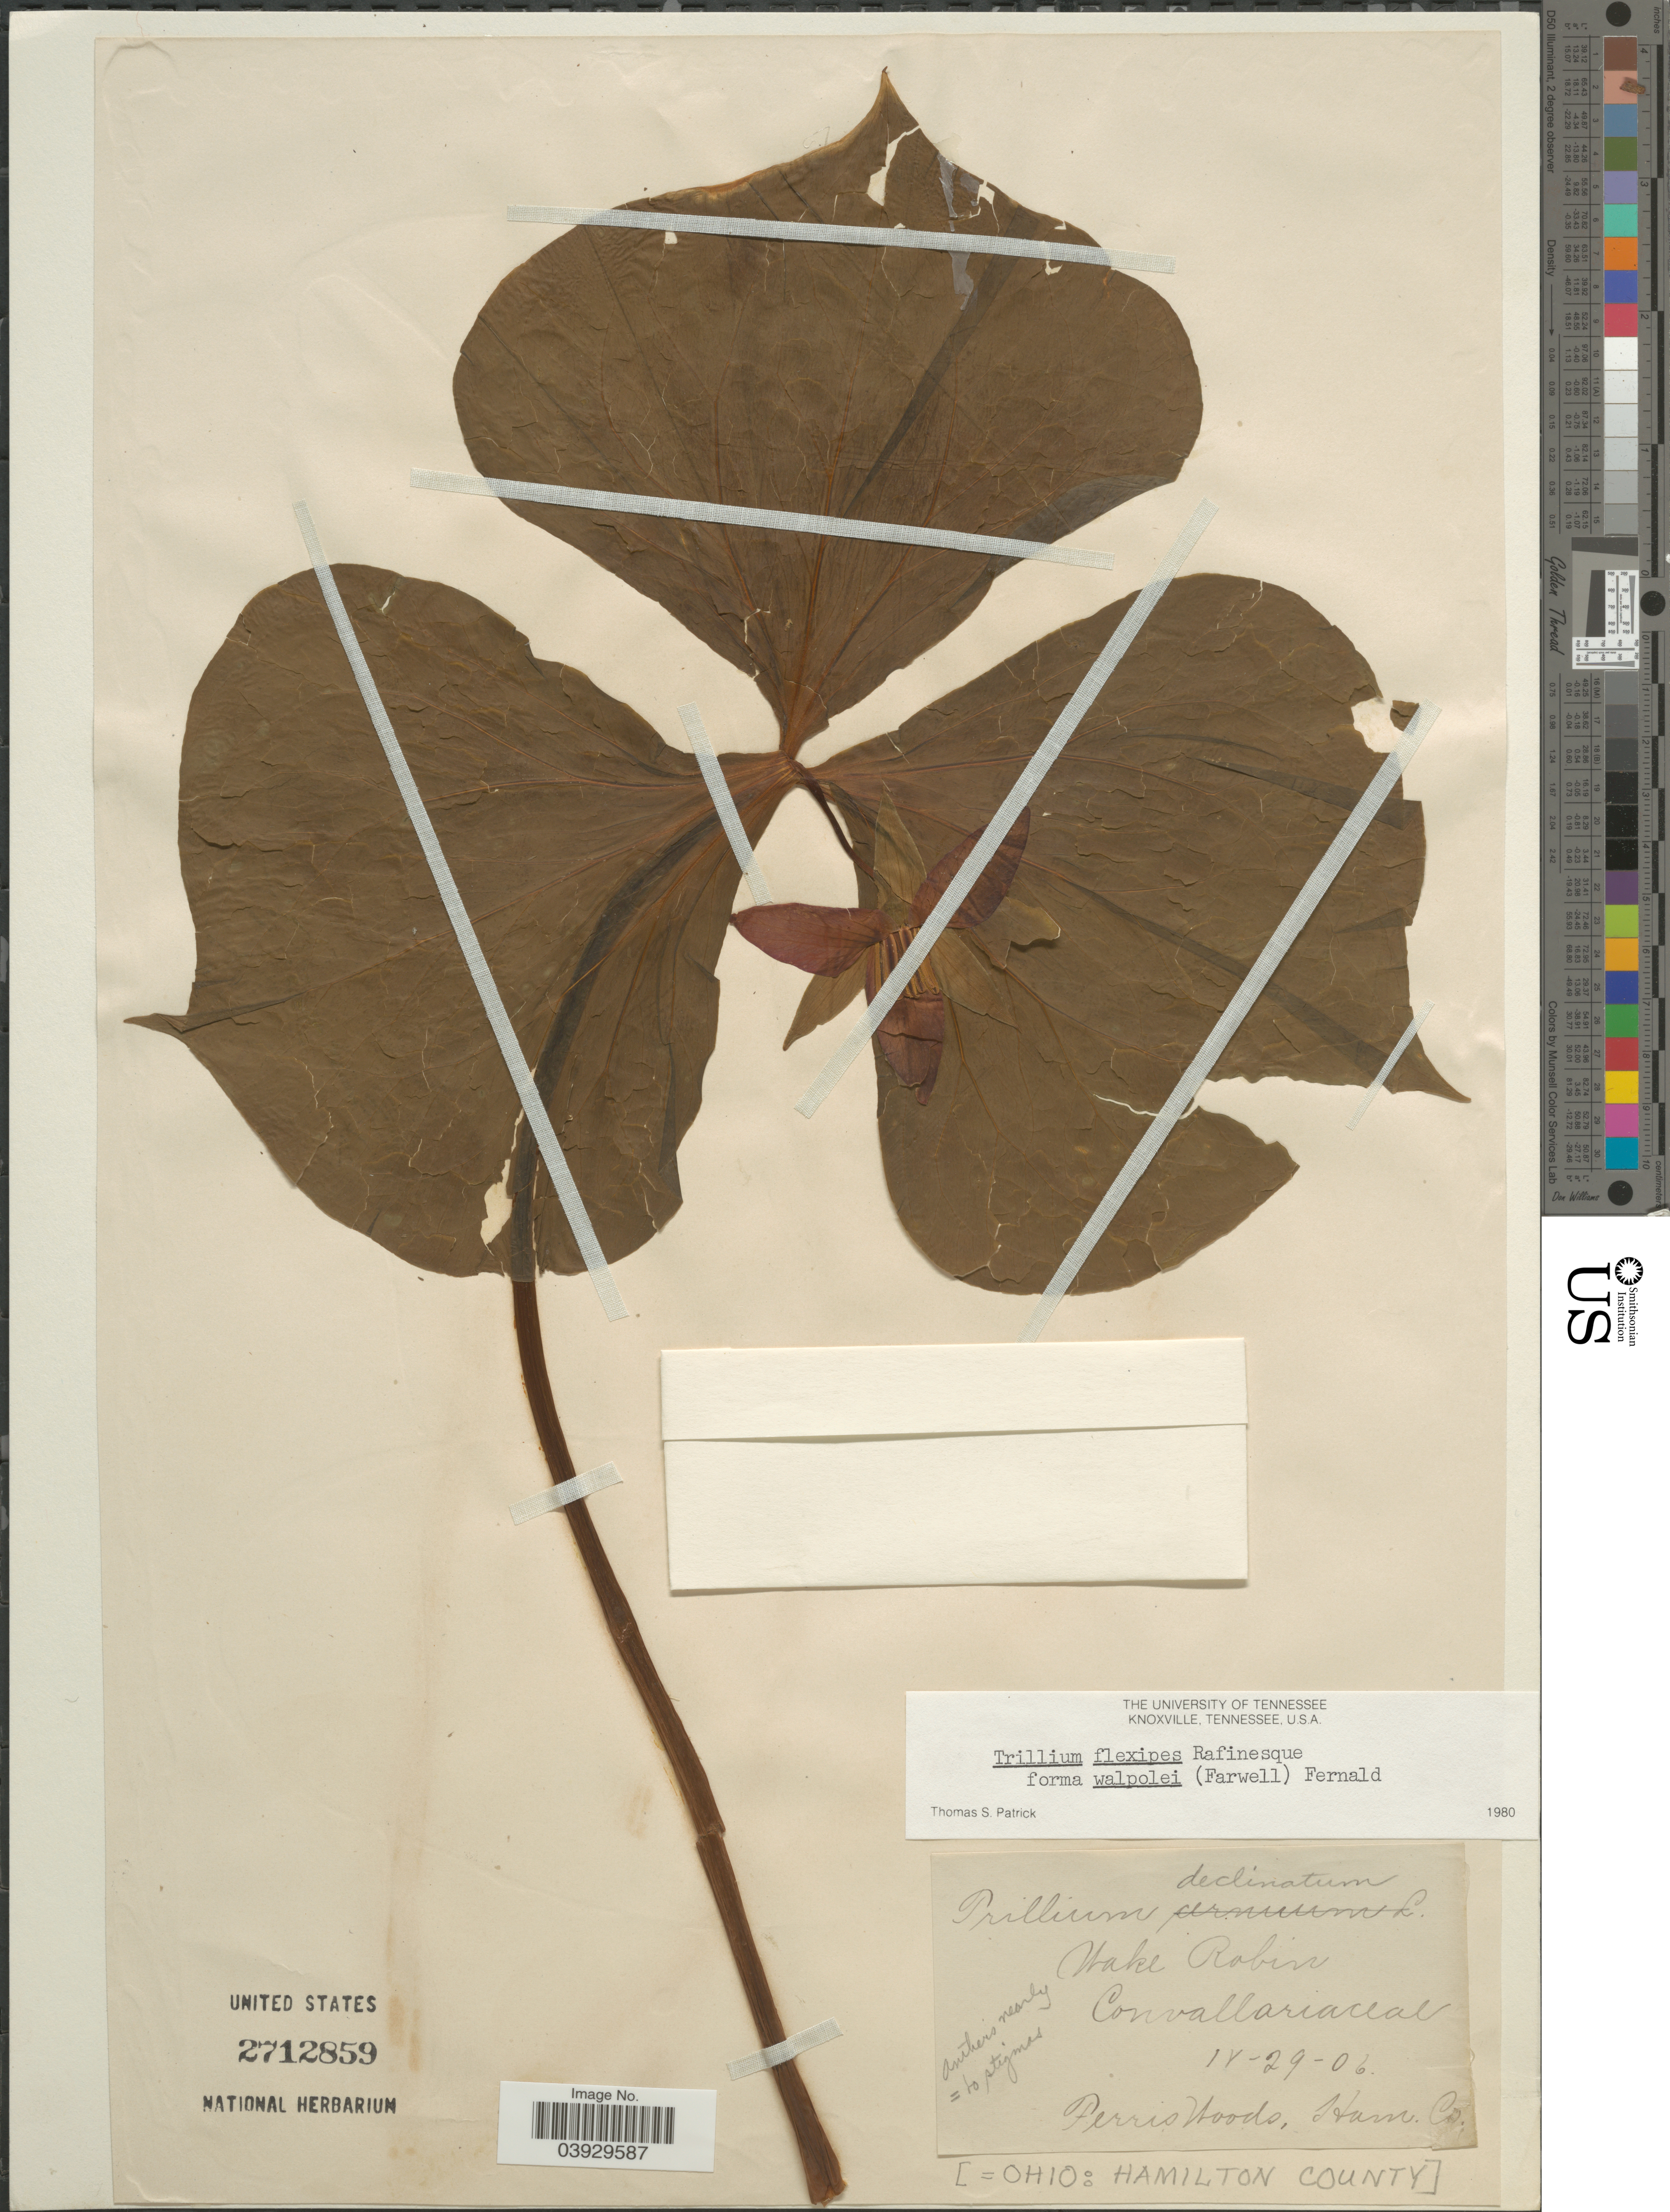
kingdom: Plantae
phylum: Tracheophyta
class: Liliopsida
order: Liliales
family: Melanthiaceae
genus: Trillium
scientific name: Trillium flexipes f. walpolei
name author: (Farw.) Fernald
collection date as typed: Transcribed d/m/y: 29/4/6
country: United States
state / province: Ohio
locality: Ferris Woods, Hamilton County.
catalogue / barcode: US 2712859